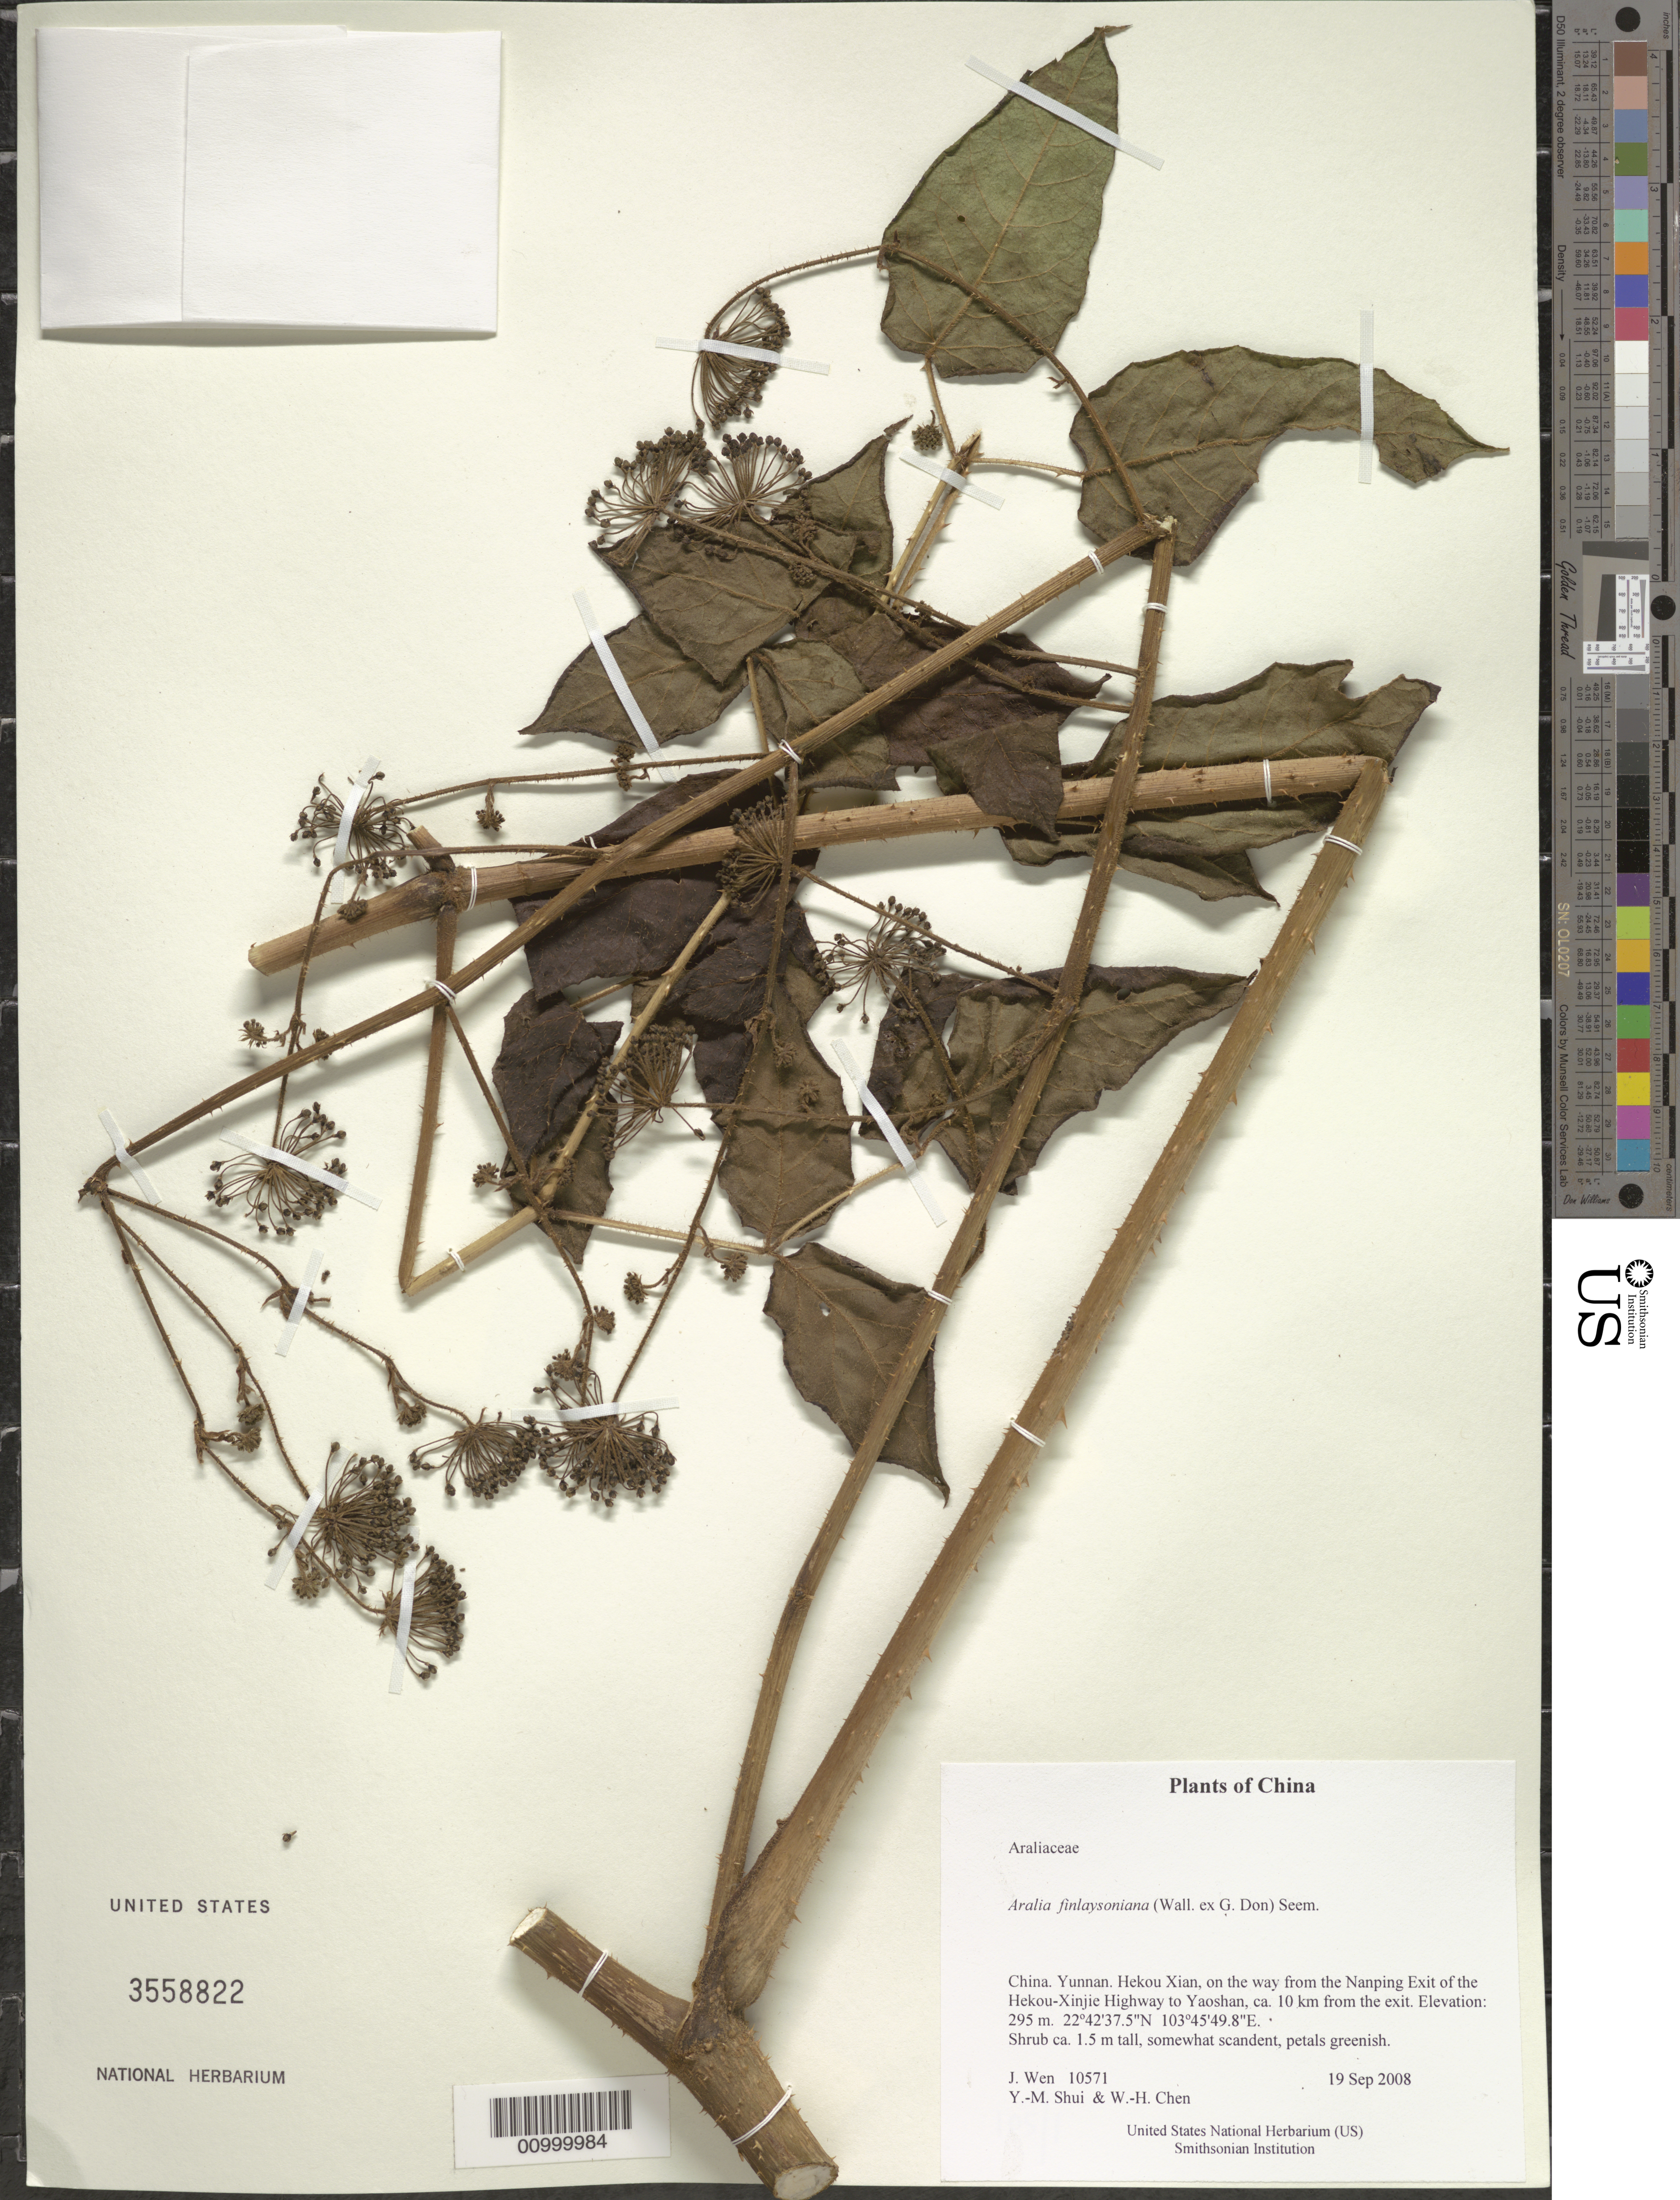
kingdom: Plantae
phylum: Tracheophyta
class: Magnoliopsida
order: Apiales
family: Araliaceae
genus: Aralia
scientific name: Aralia finlaysoniana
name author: (Wall. ex G. Don) Seem.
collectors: J. Wen, Y. Shui & W. Chen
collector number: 10571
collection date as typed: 19 Sep 2008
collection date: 2008-09-19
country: China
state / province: Yunnan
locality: Hekou Xian, on the way from the Nanping Exit of the Hekou-Xinjie Highway to Yaoshan, ca. 10 km from the exit.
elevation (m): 295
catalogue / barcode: US 3558822